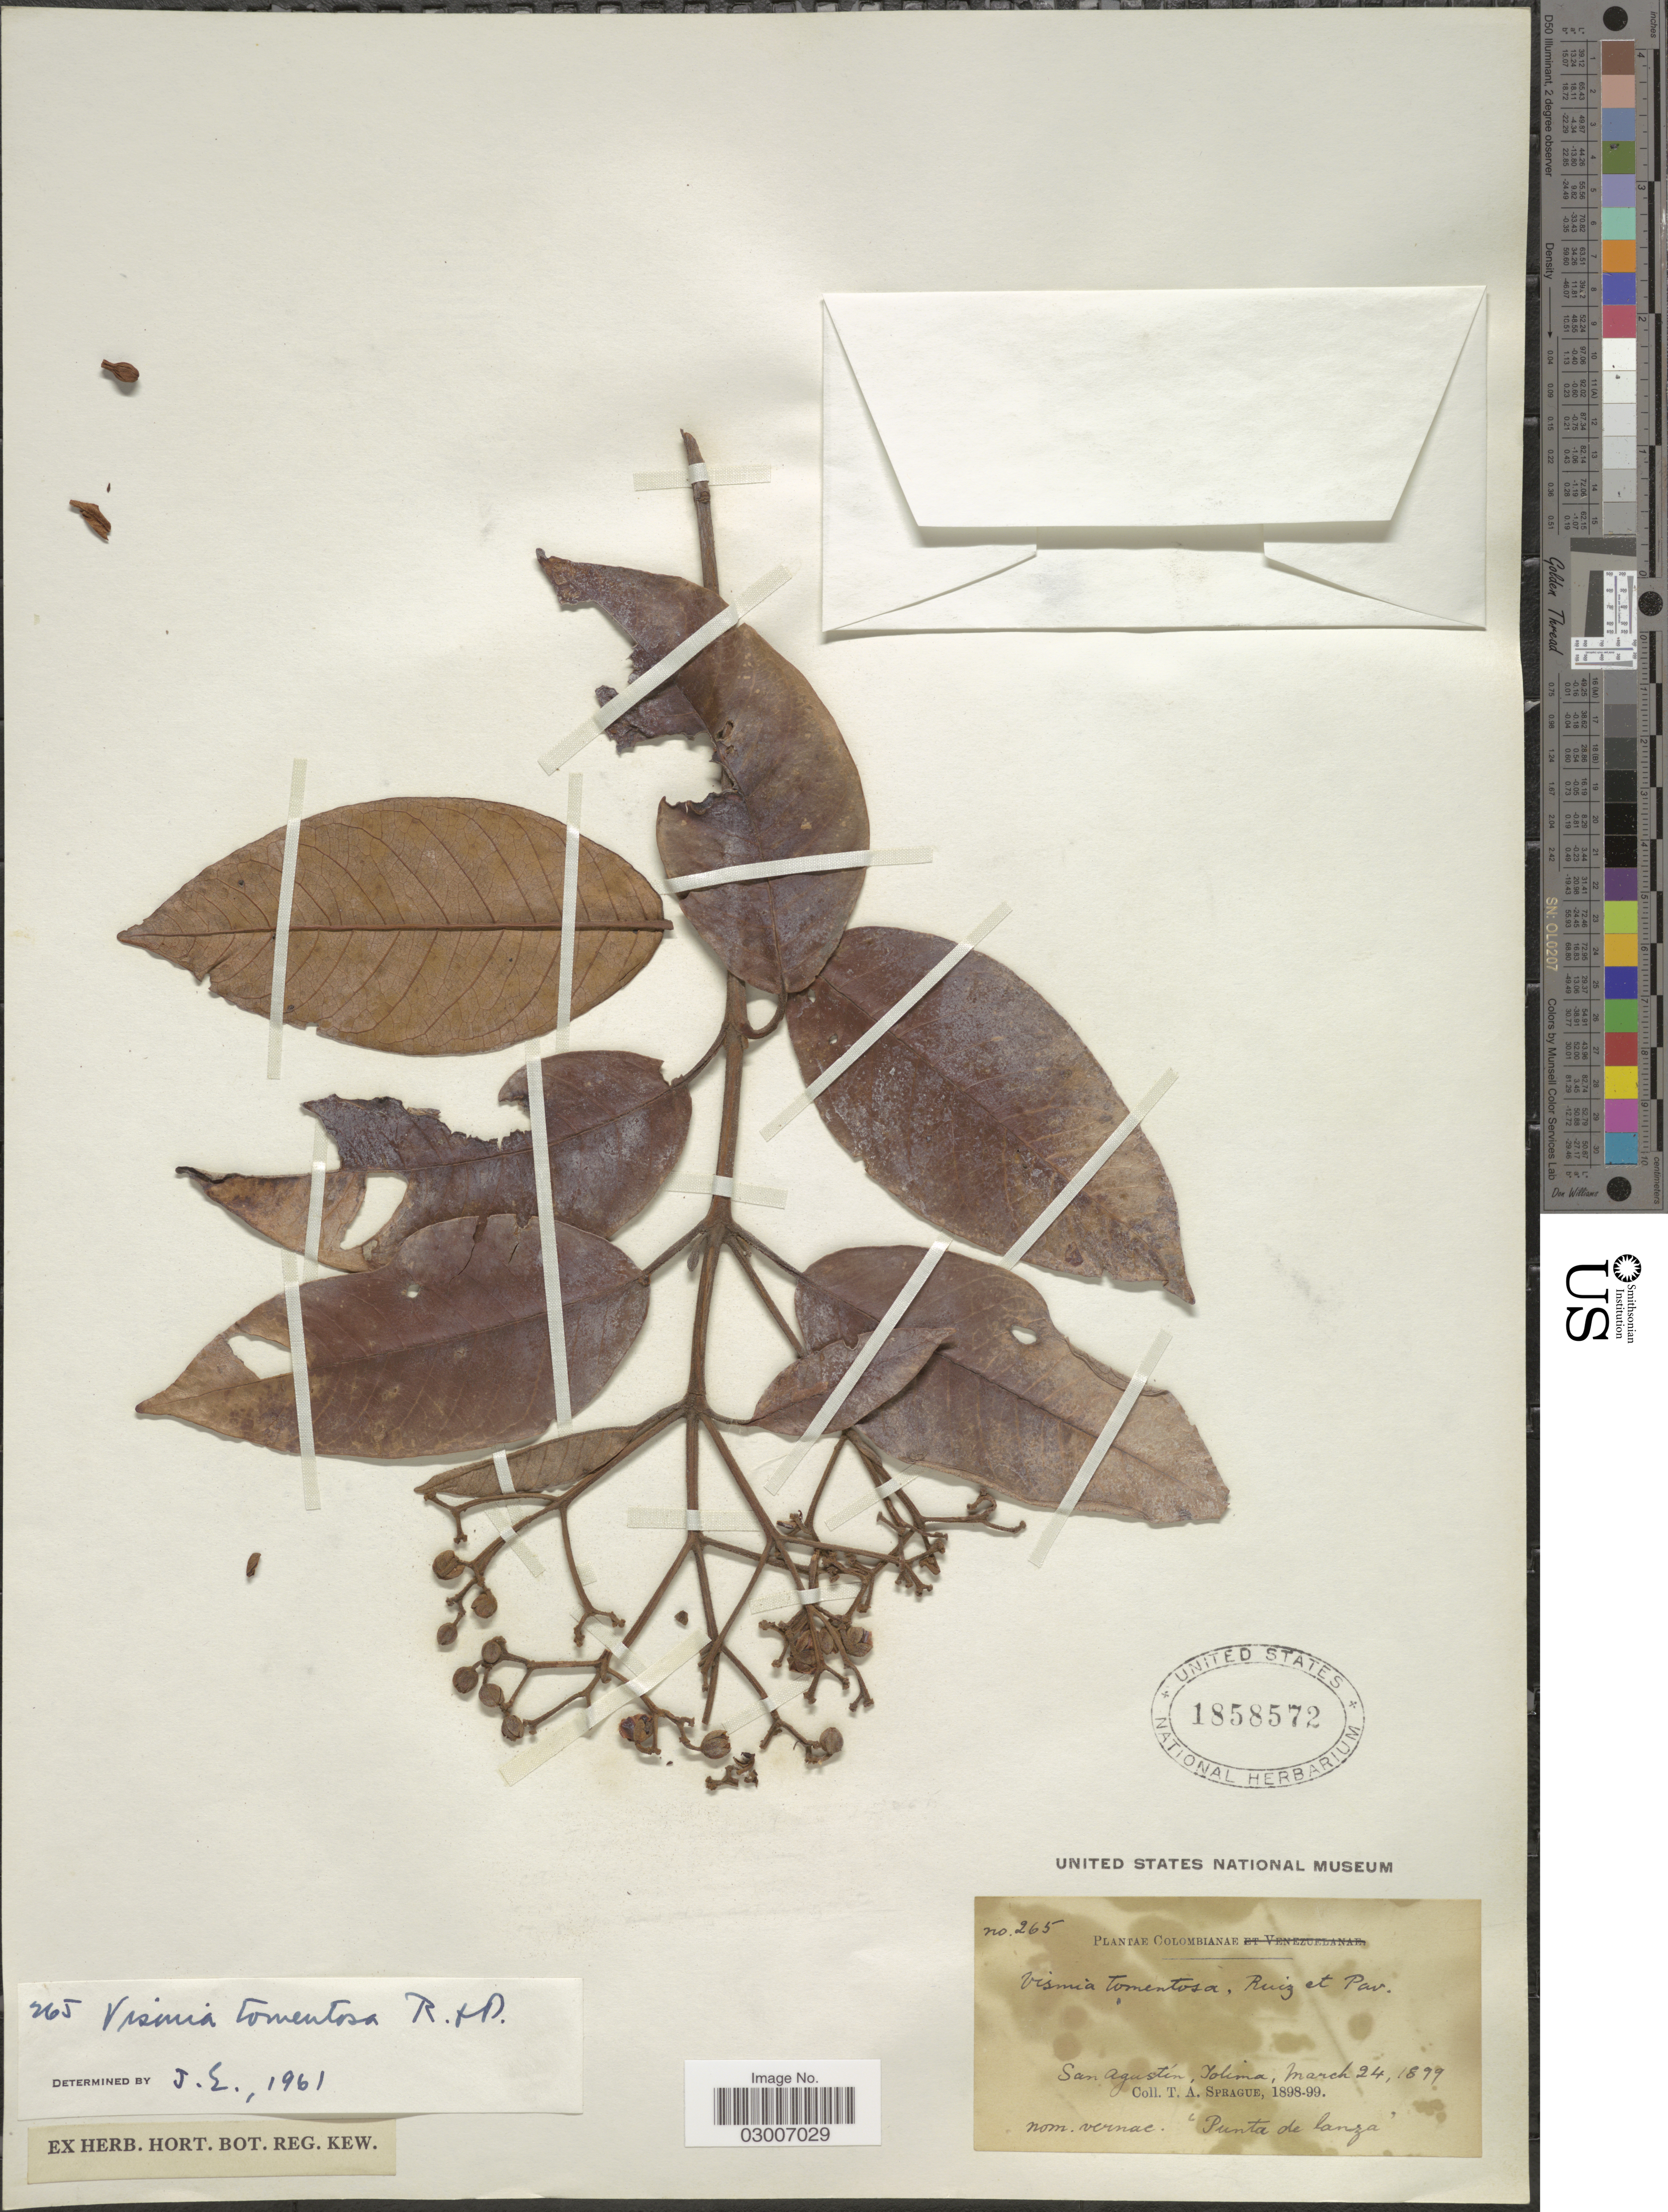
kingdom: Plantae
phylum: Tracheophyta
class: Magnoliopsida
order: Malpighiales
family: Hypericaceae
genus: Vismia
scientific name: Vismia tomentosa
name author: Ruiz & Pav.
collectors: T. A. Sprague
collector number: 265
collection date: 1899-03-24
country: Colombia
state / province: Tolima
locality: San Agustín, Tolima.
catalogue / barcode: US 1858572